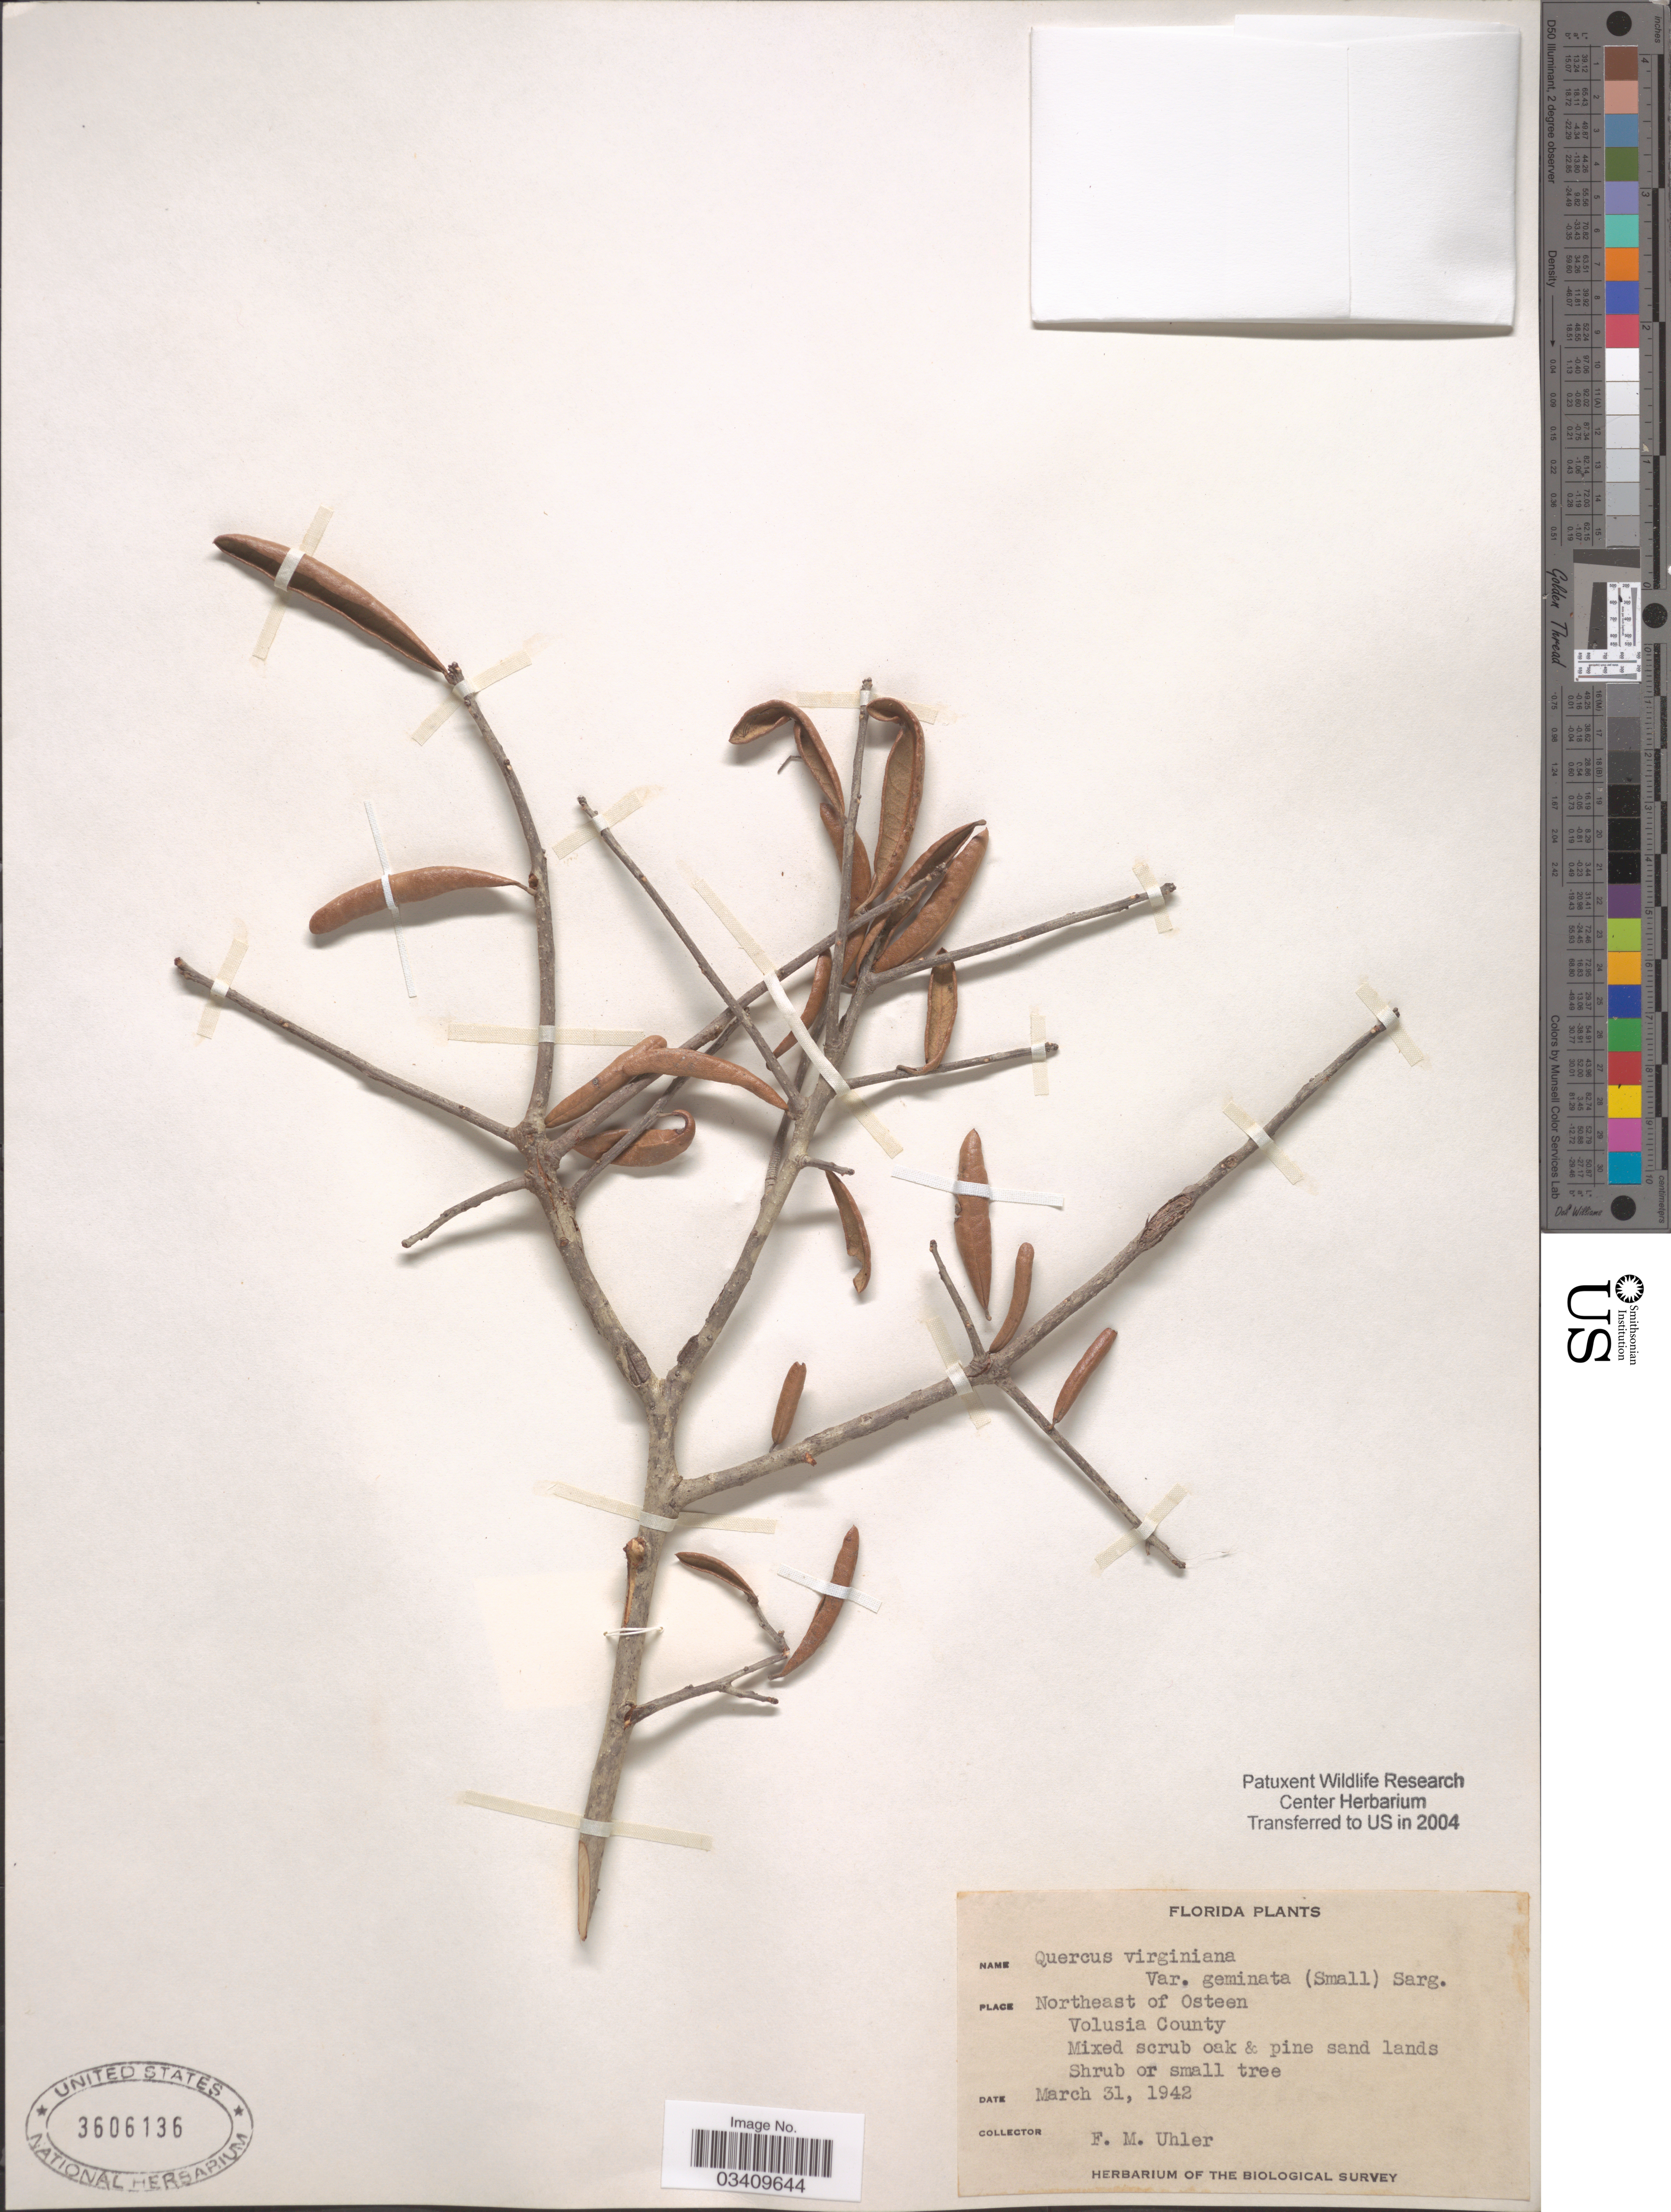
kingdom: Plantae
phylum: Tracheophyta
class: Magnoliopsida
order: Fagales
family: Fagaceae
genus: Quercus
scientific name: Quercus virginiana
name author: Mill.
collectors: F. M. Uhler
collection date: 1942-03-31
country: United States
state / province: Florida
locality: Northeast of Osteen. Volusia County.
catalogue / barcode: US 3606136